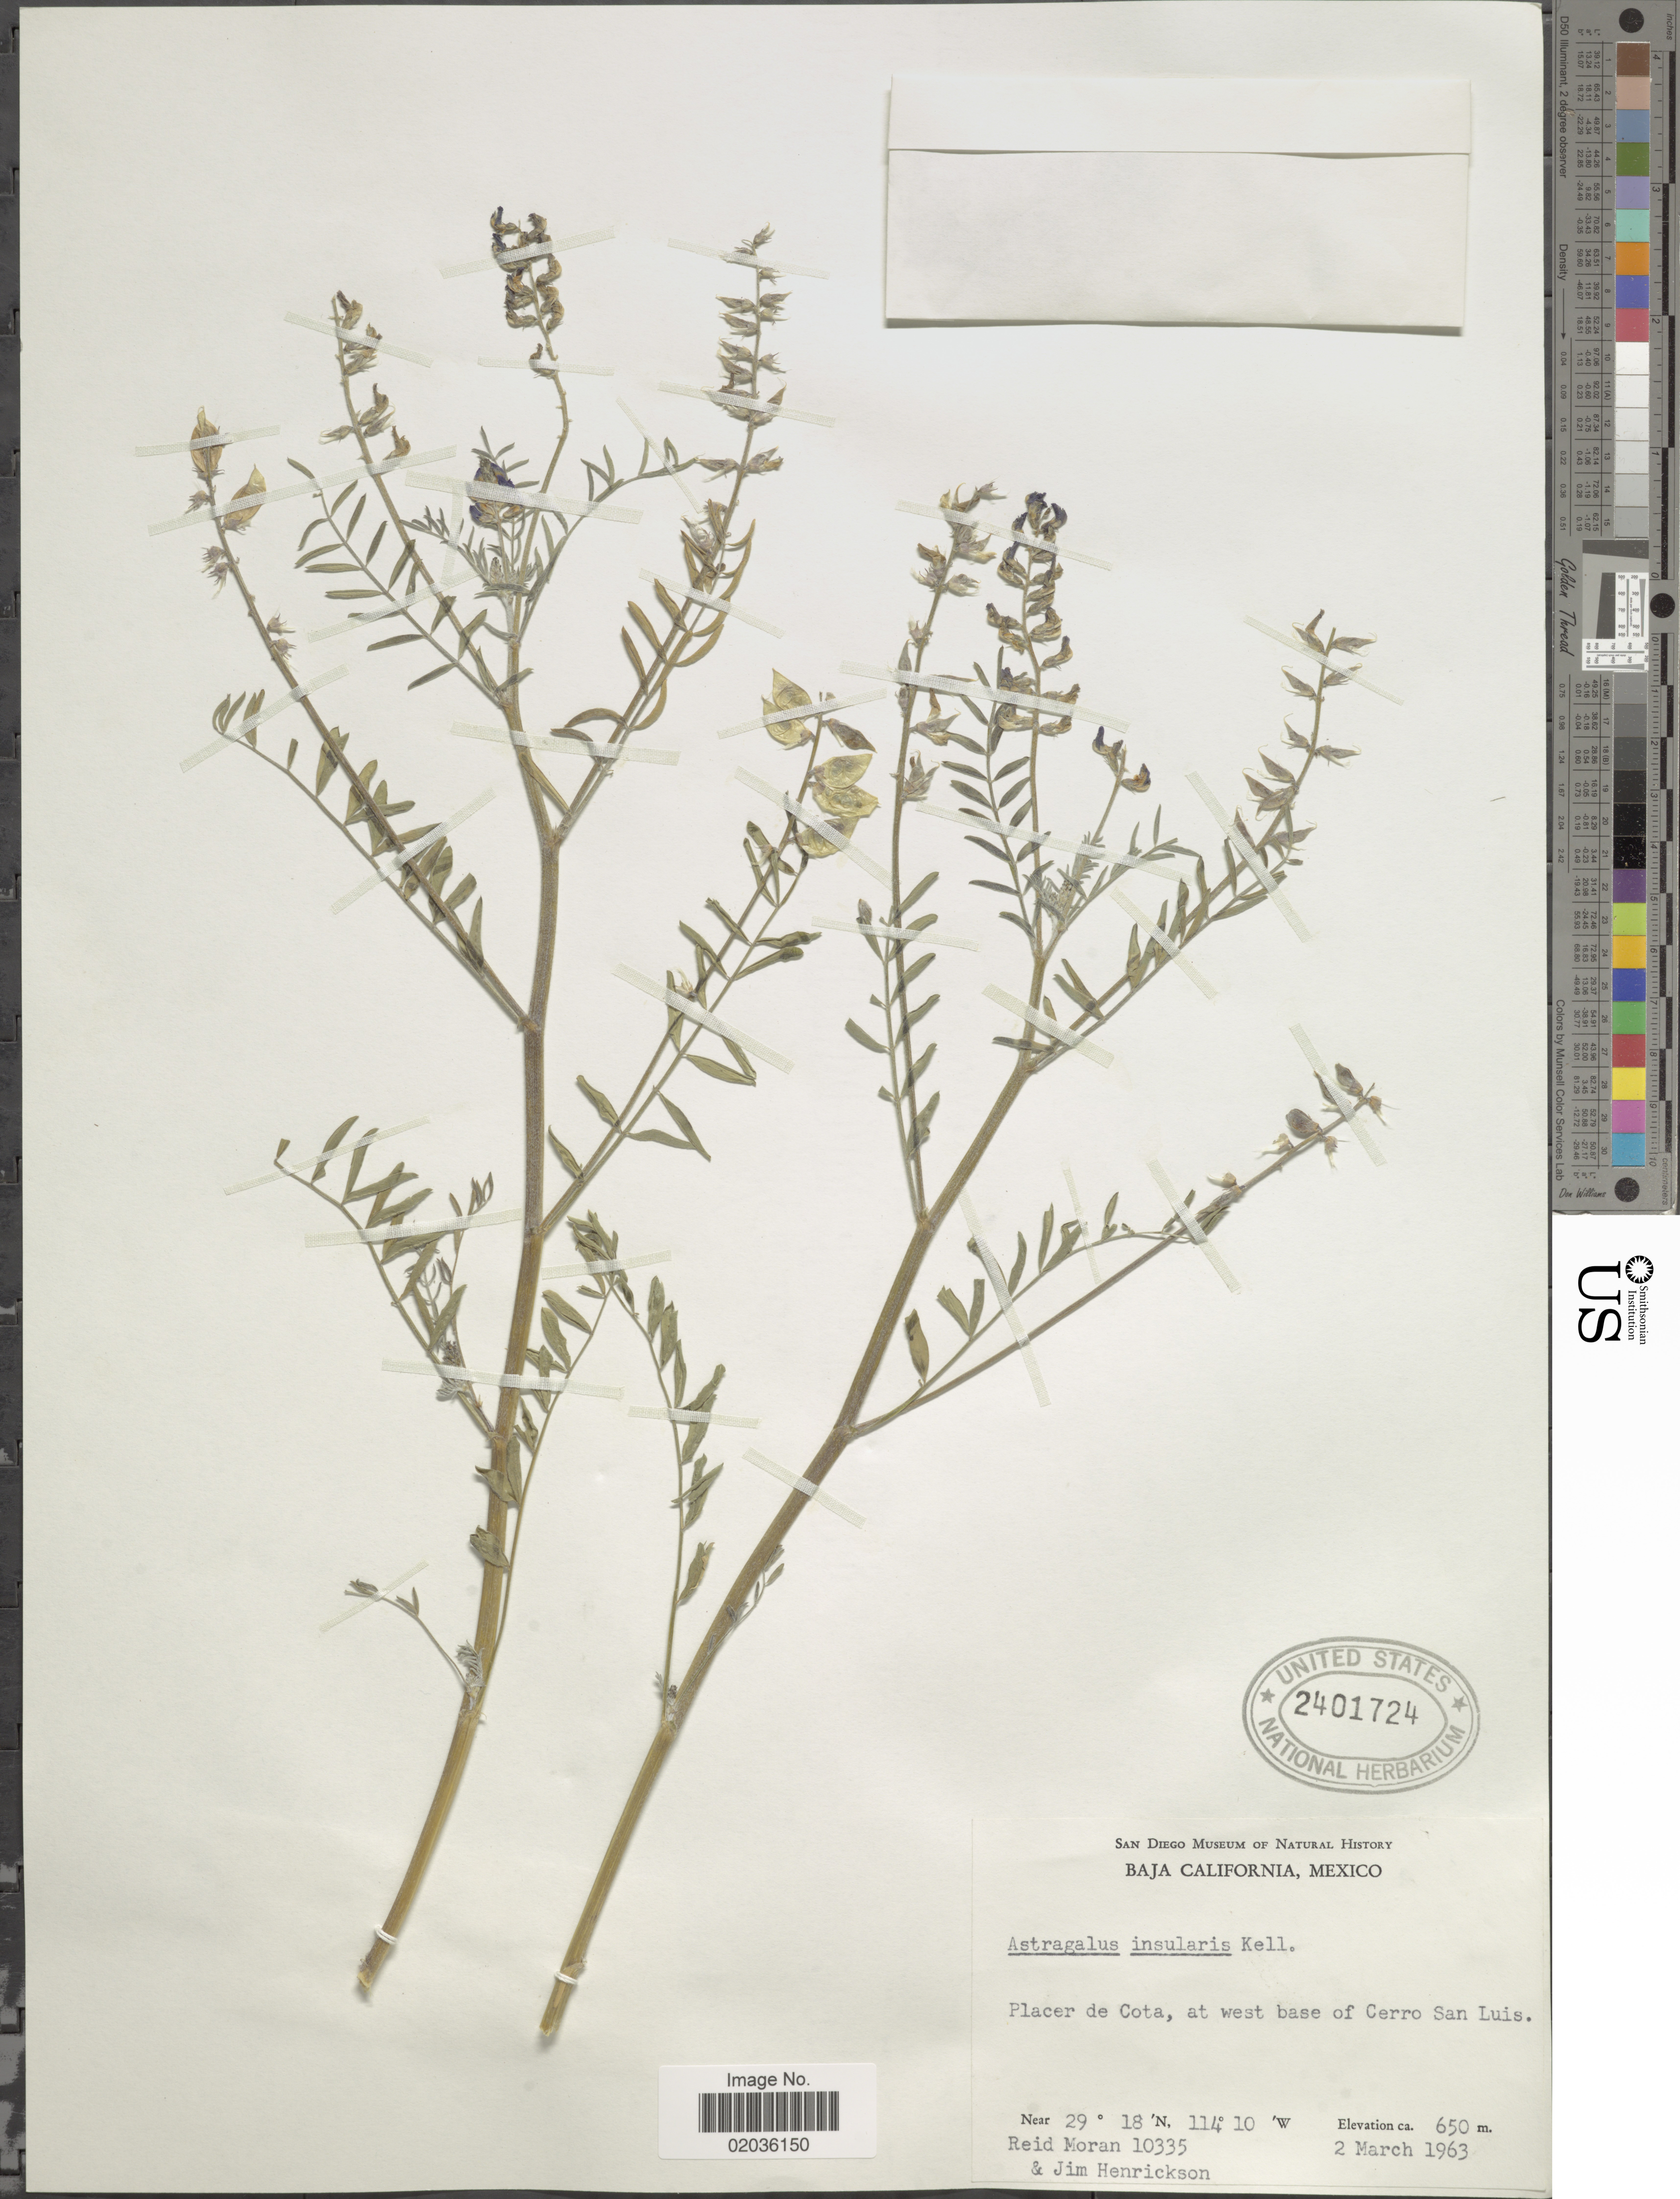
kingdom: Plantae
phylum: Tracheophyta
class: Magnoliopsida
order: Fabales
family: Fabaceae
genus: Astragalus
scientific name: Astragalus insularis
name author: Kellogg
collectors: R. V. Moran & J. Henrickson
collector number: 10335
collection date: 1963-03-02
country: Mexico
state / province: Baja California Norte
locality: Placer de Cota, at west base of Cerro San Luis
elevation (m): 650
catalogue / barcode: US 2401724